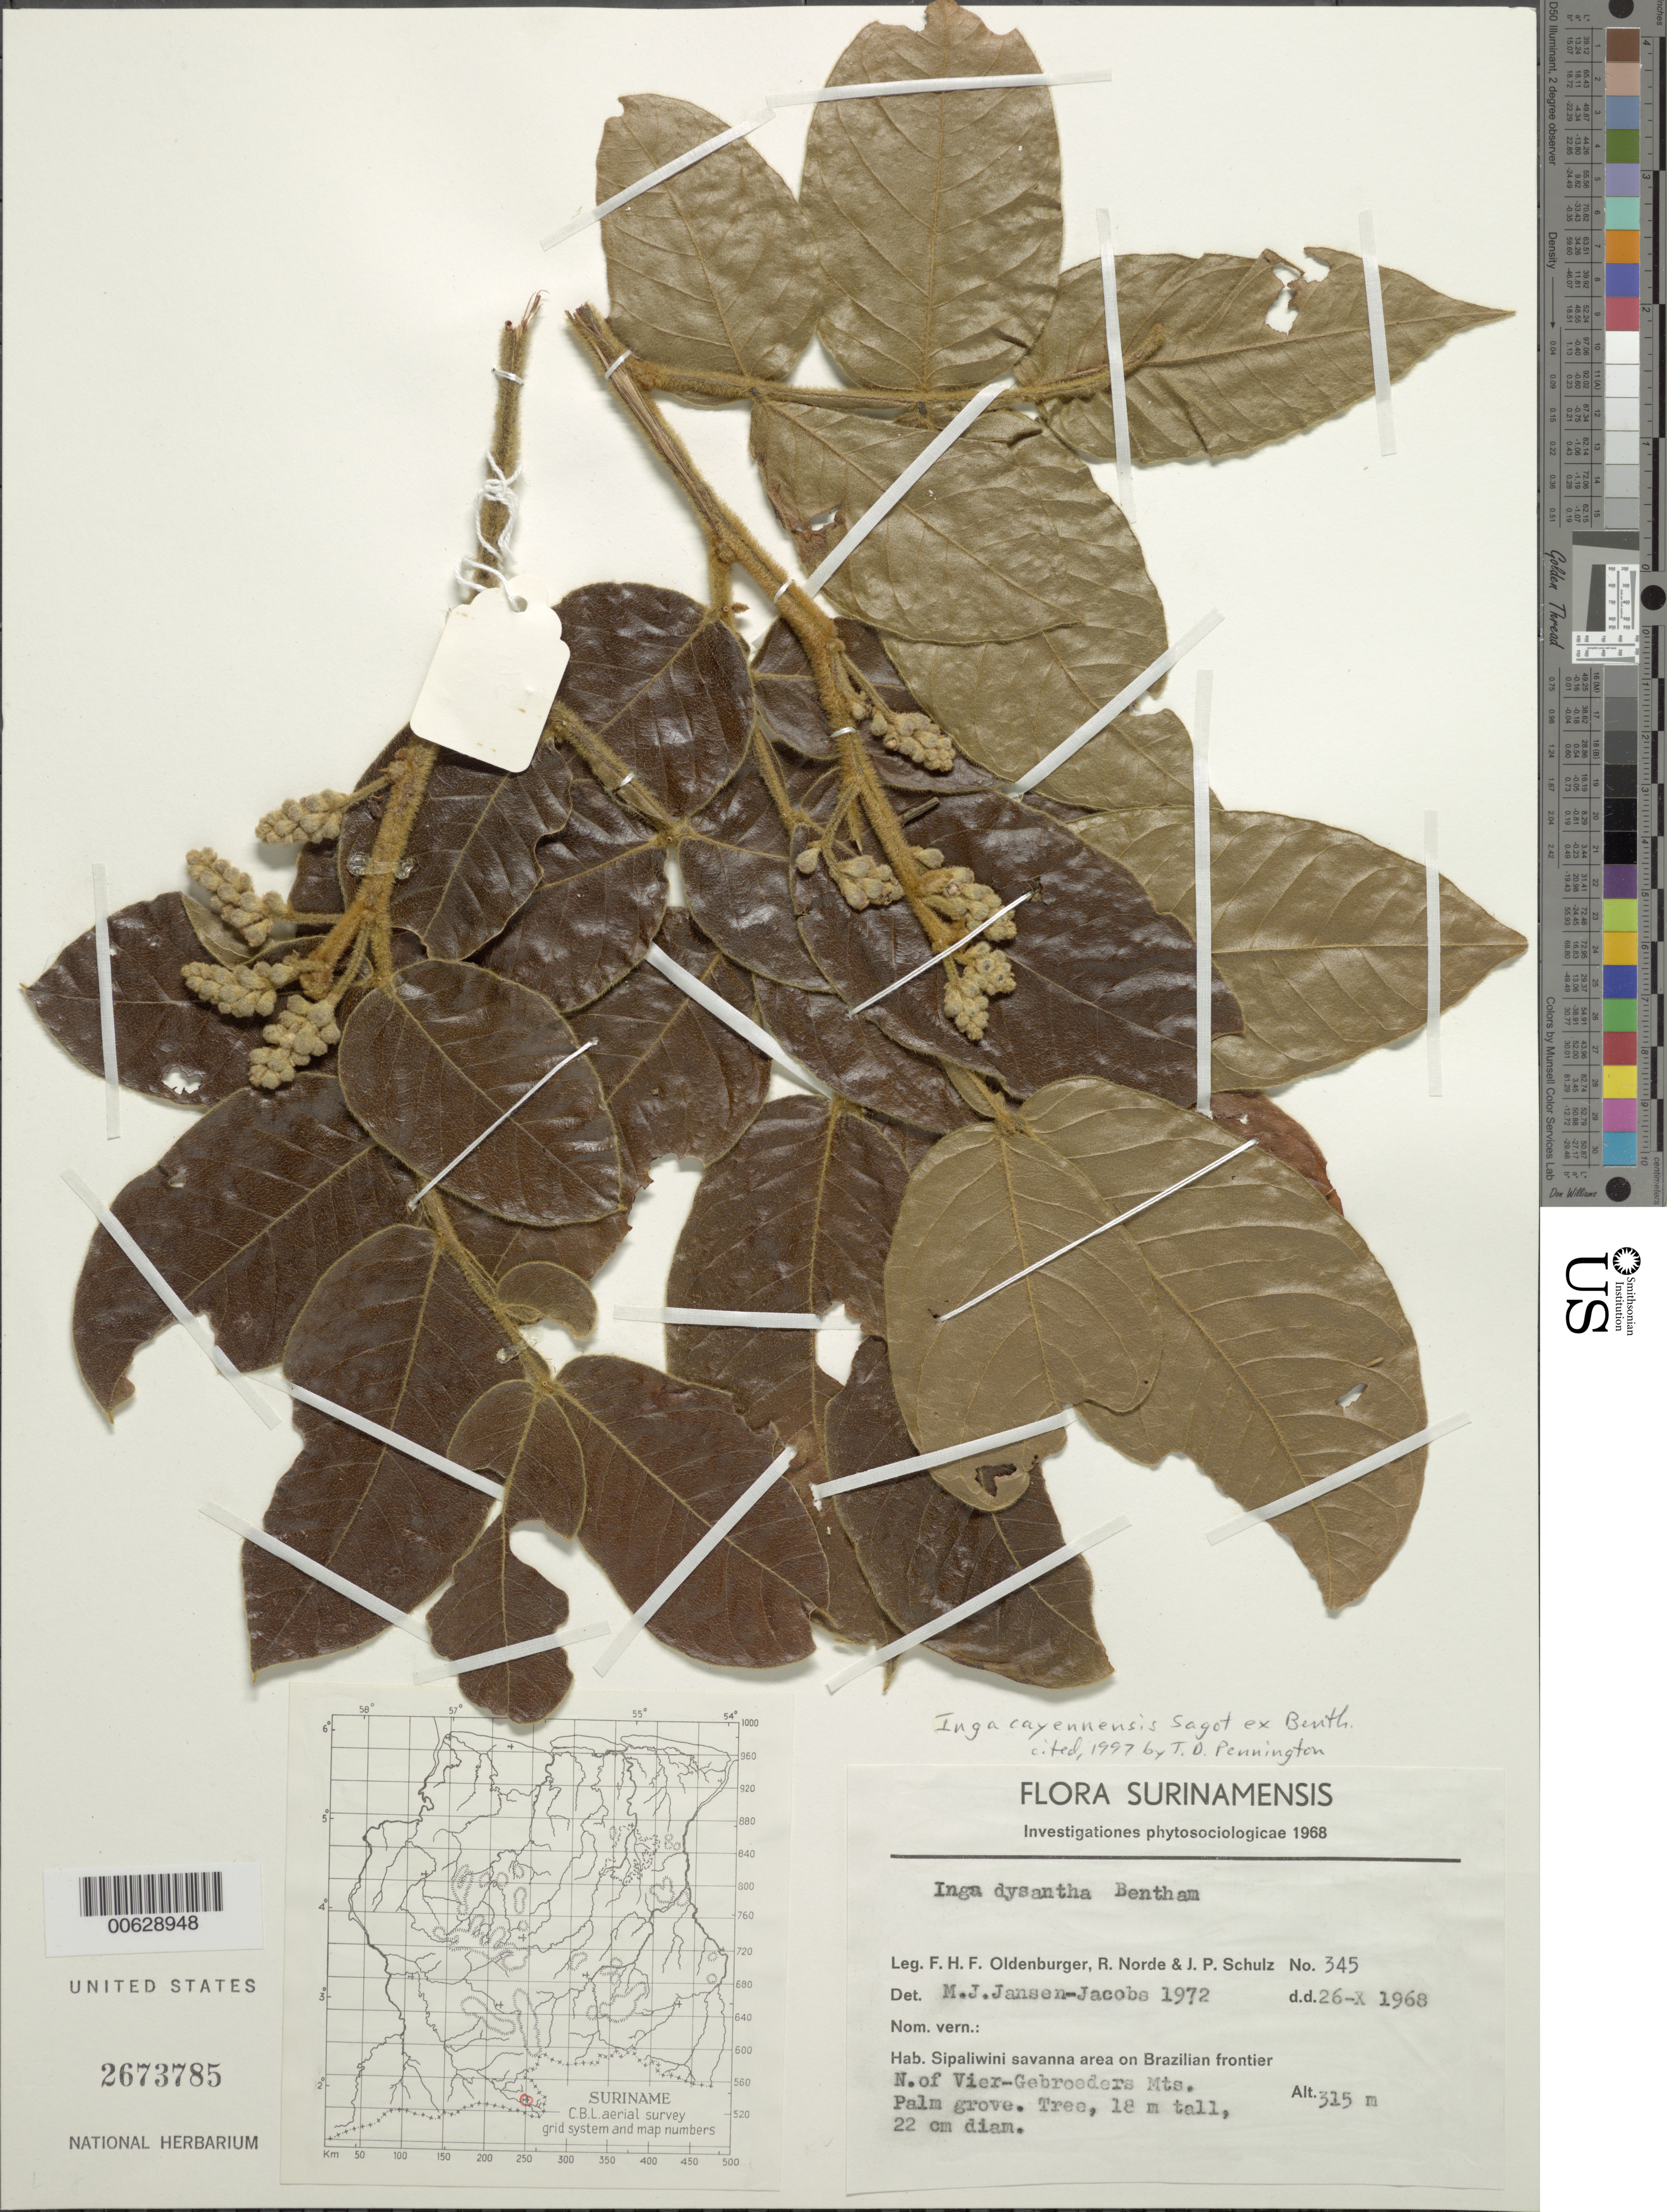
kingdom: Plantae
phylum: Tracheophyta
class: Magnoliopsida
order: Fabales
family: Fabaceae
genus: Inga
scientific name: Inga cayennensis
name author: Sagot ex Benth.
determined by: Jansen-Jacobs, M. J., (U), Nationaal Herbarium Nederland, Utrecht University branch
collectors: F. Oldenburger, R. Norde & J. P. Schulz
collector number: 345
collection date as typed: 26-Oct-68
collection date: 1968-10-26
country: Suriname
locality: Sipaliwini Savanna, Brazilian frontier, N slope of '4-Gebroeders' Mts.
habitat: Palm grove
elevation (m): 315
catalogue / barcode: US 2673785